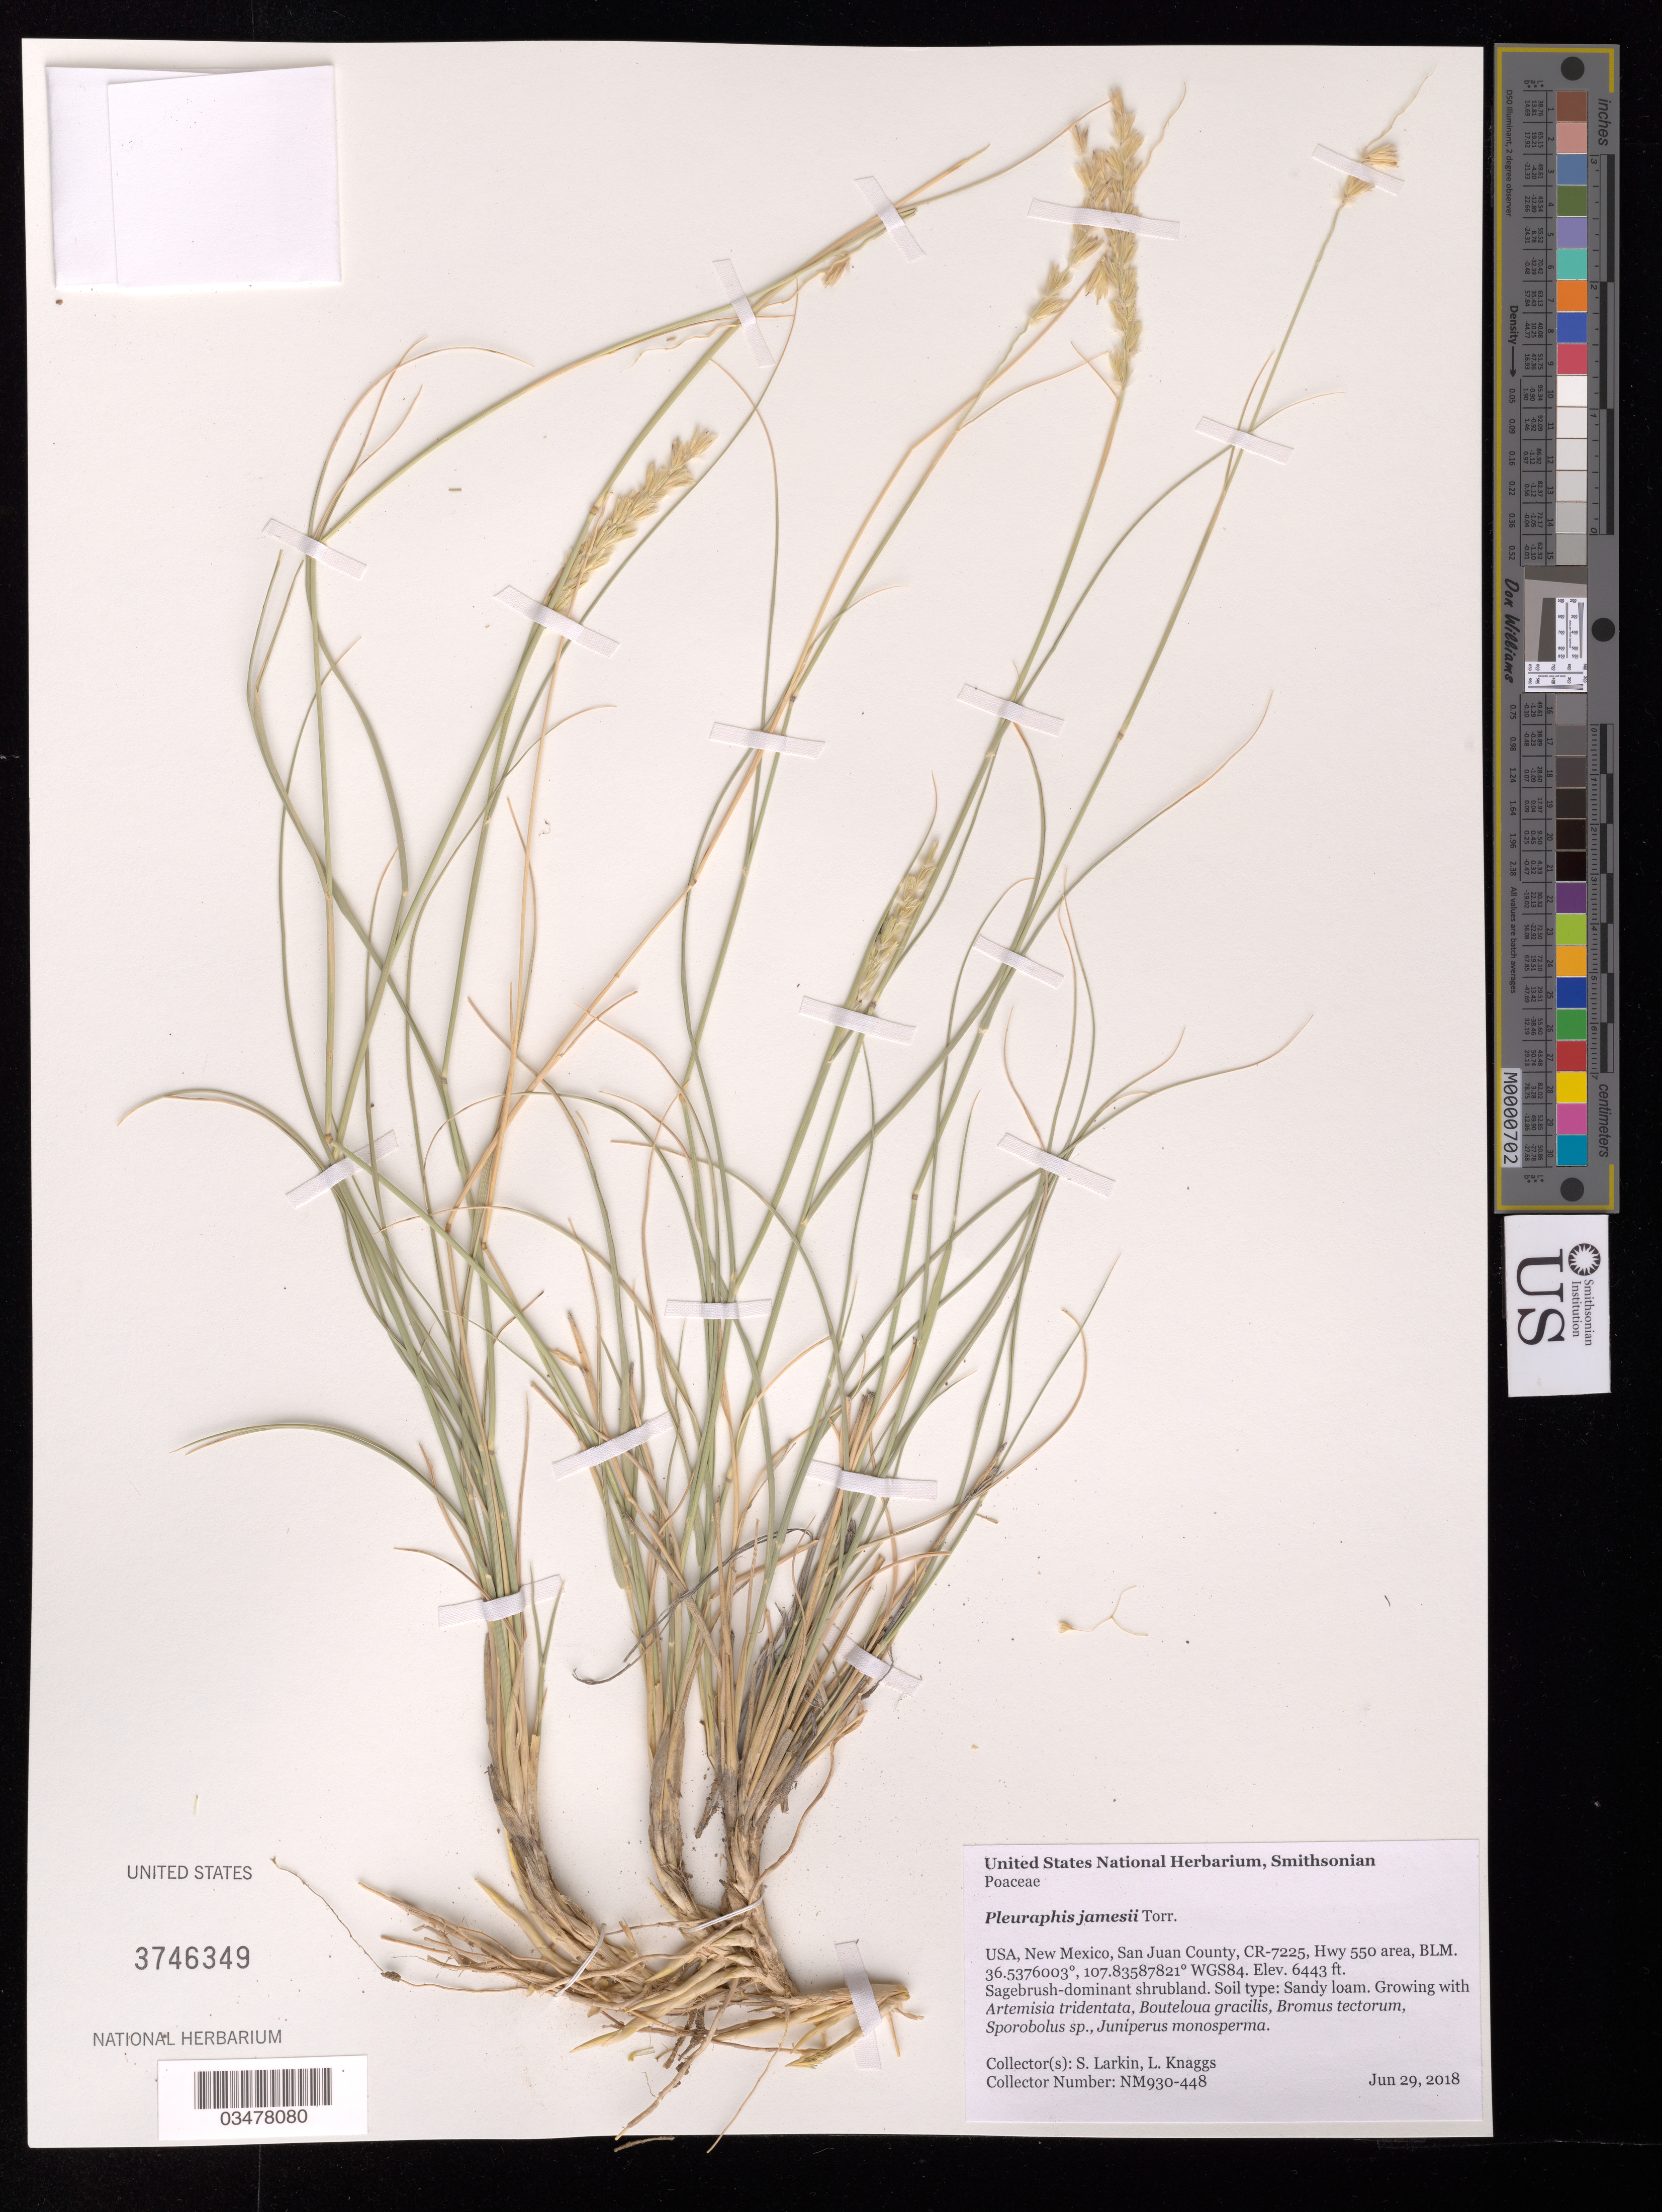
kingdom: Plantae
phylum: Tracheophyta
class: Liliopsida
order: Poales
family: Poaceae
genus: Pleuraphis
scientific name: Pleuraphis jamesii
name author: Torr.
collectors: S. Larkin & L. Knaggs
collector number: NM930-448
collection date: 2018-06-29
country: United States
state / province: New Mexico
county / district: San Juan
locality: Hwy 550, CR-7225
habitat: Sandy loam. Sagebrush-dominant shrubland. With Artemisia tridentata, Bouteloua gracilis, Bromus tectorum, Sporobolus sp., etc.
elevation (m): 1964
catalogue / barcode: US 3746349